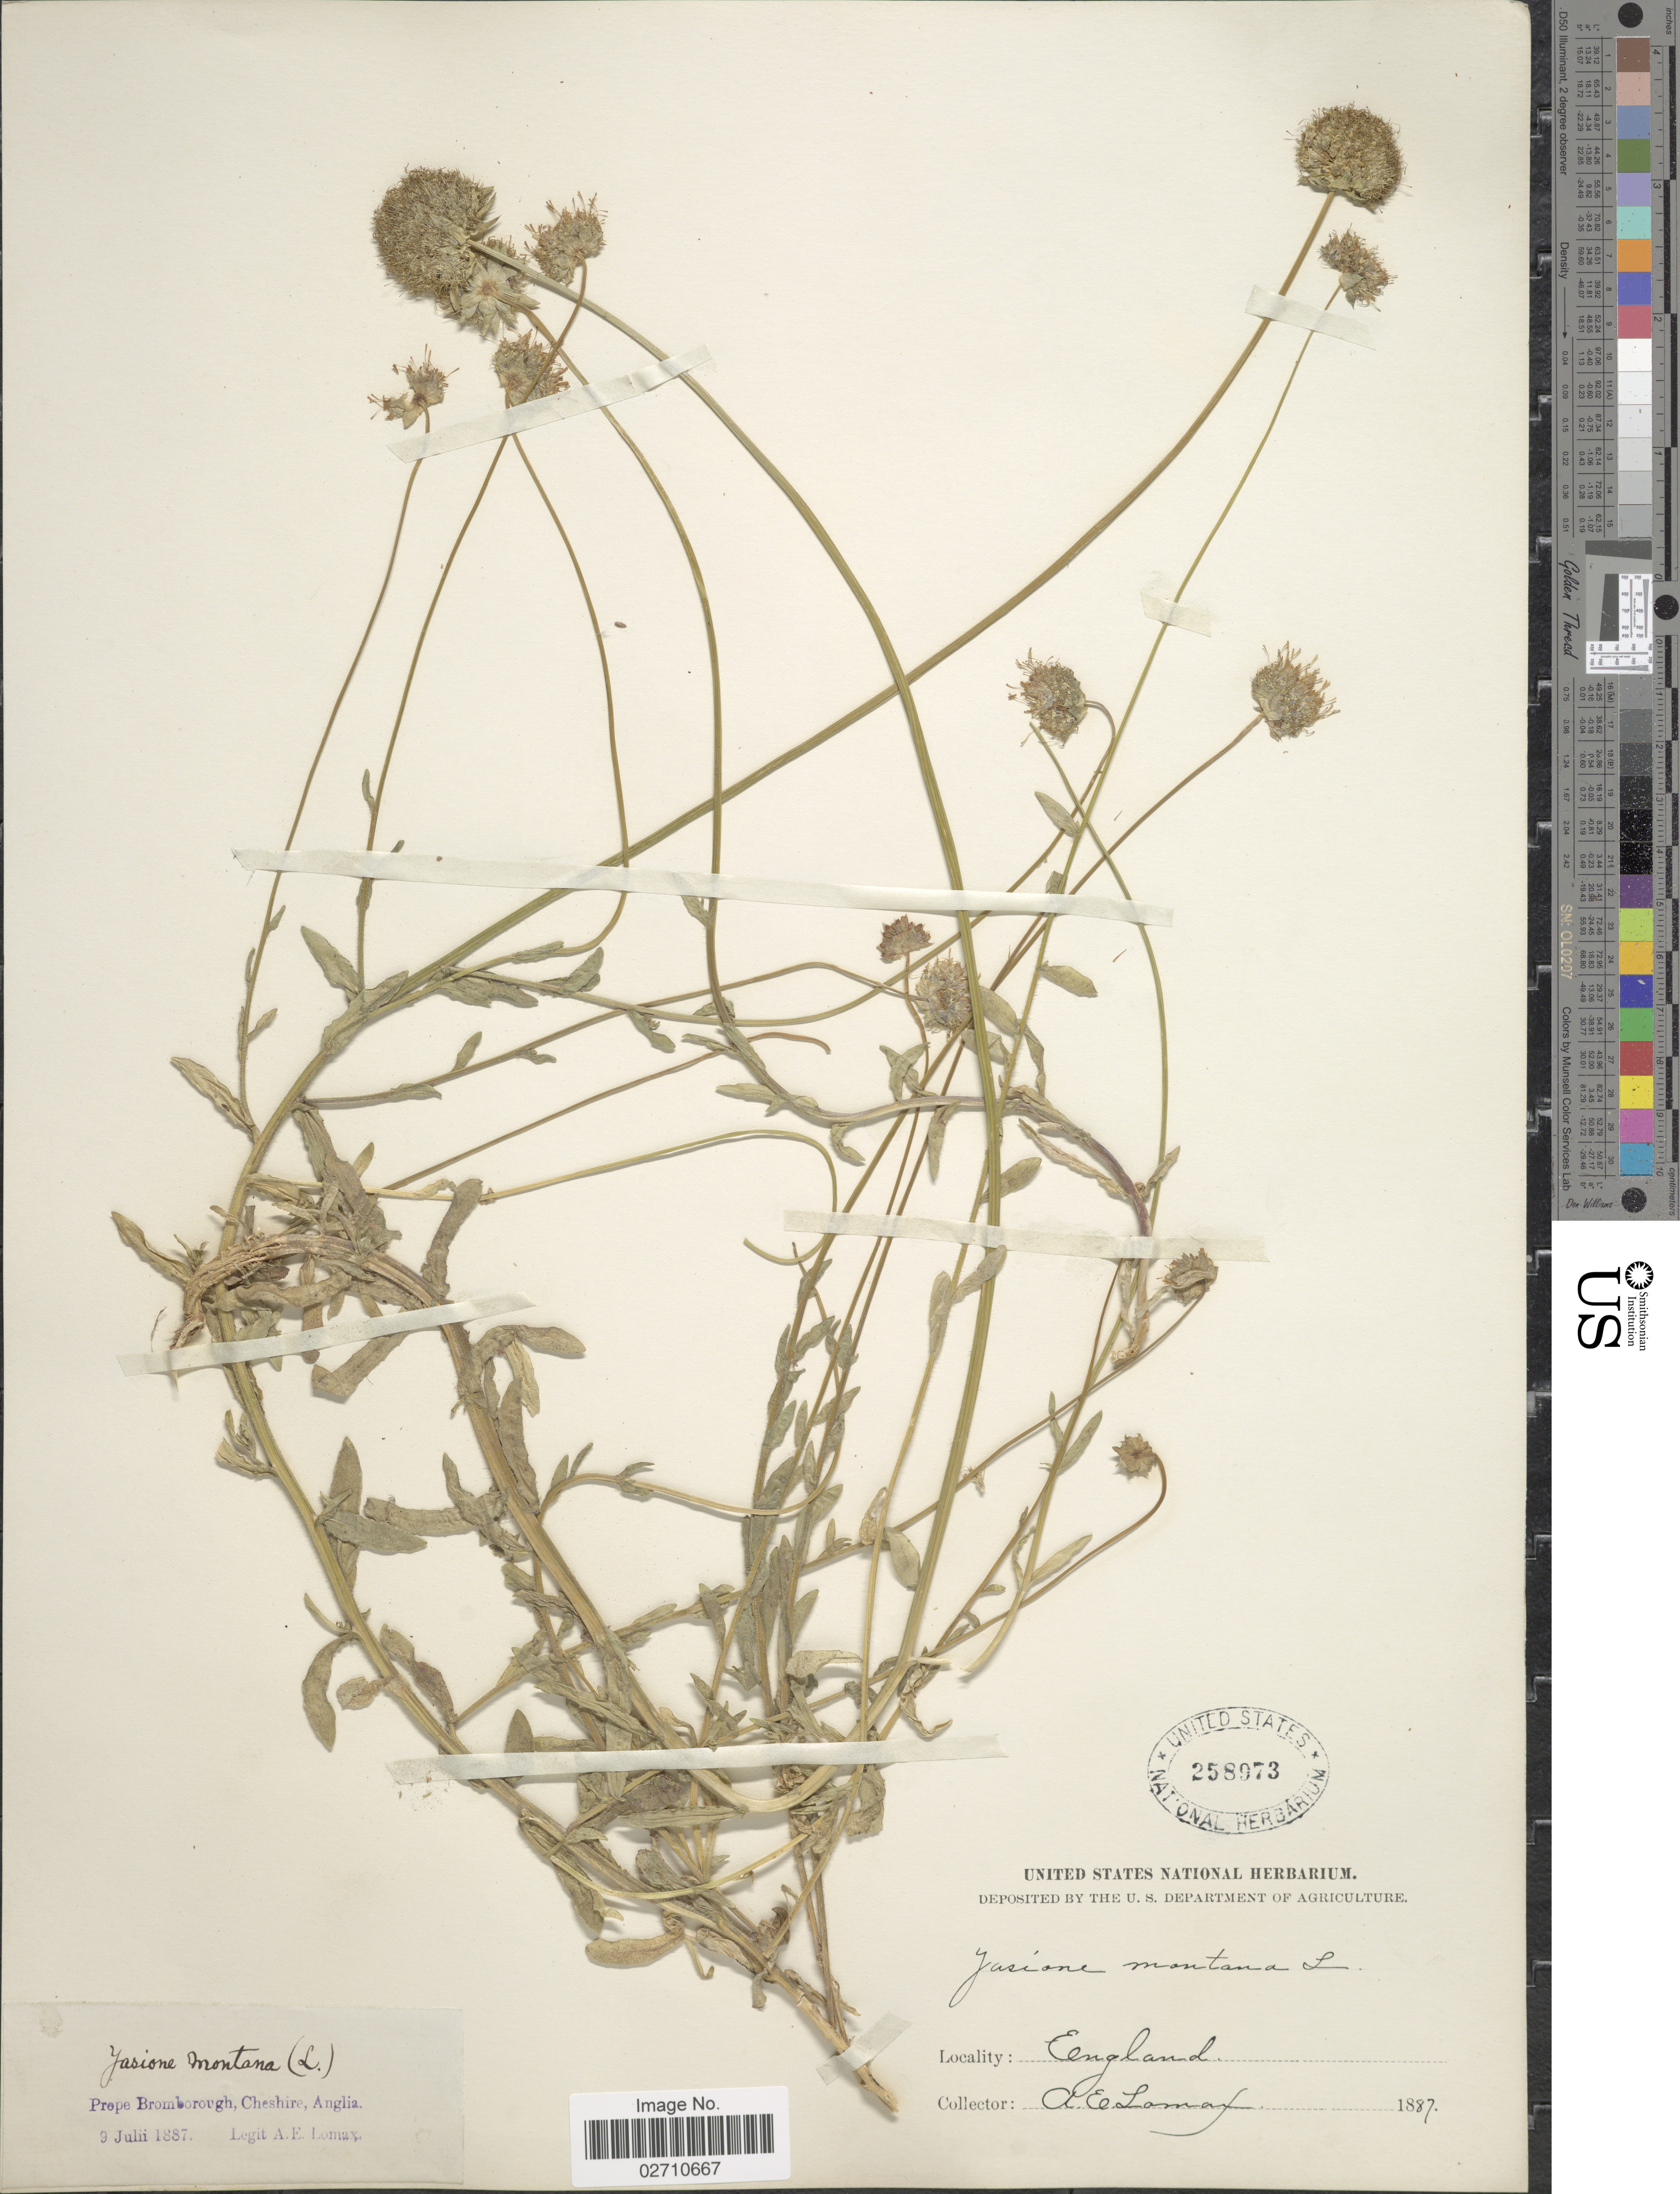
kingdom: Plantae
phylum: Tracheophyta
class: Magnoliopsida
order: Asterales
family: Campanulaceae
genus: Jasione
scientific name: Jasione montana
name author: L.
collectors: A. Lomax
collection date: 1887-07-09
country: United Kingdom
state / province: England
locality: Prope Bromborough, Cheshire, Anglia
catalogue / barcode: US 258973